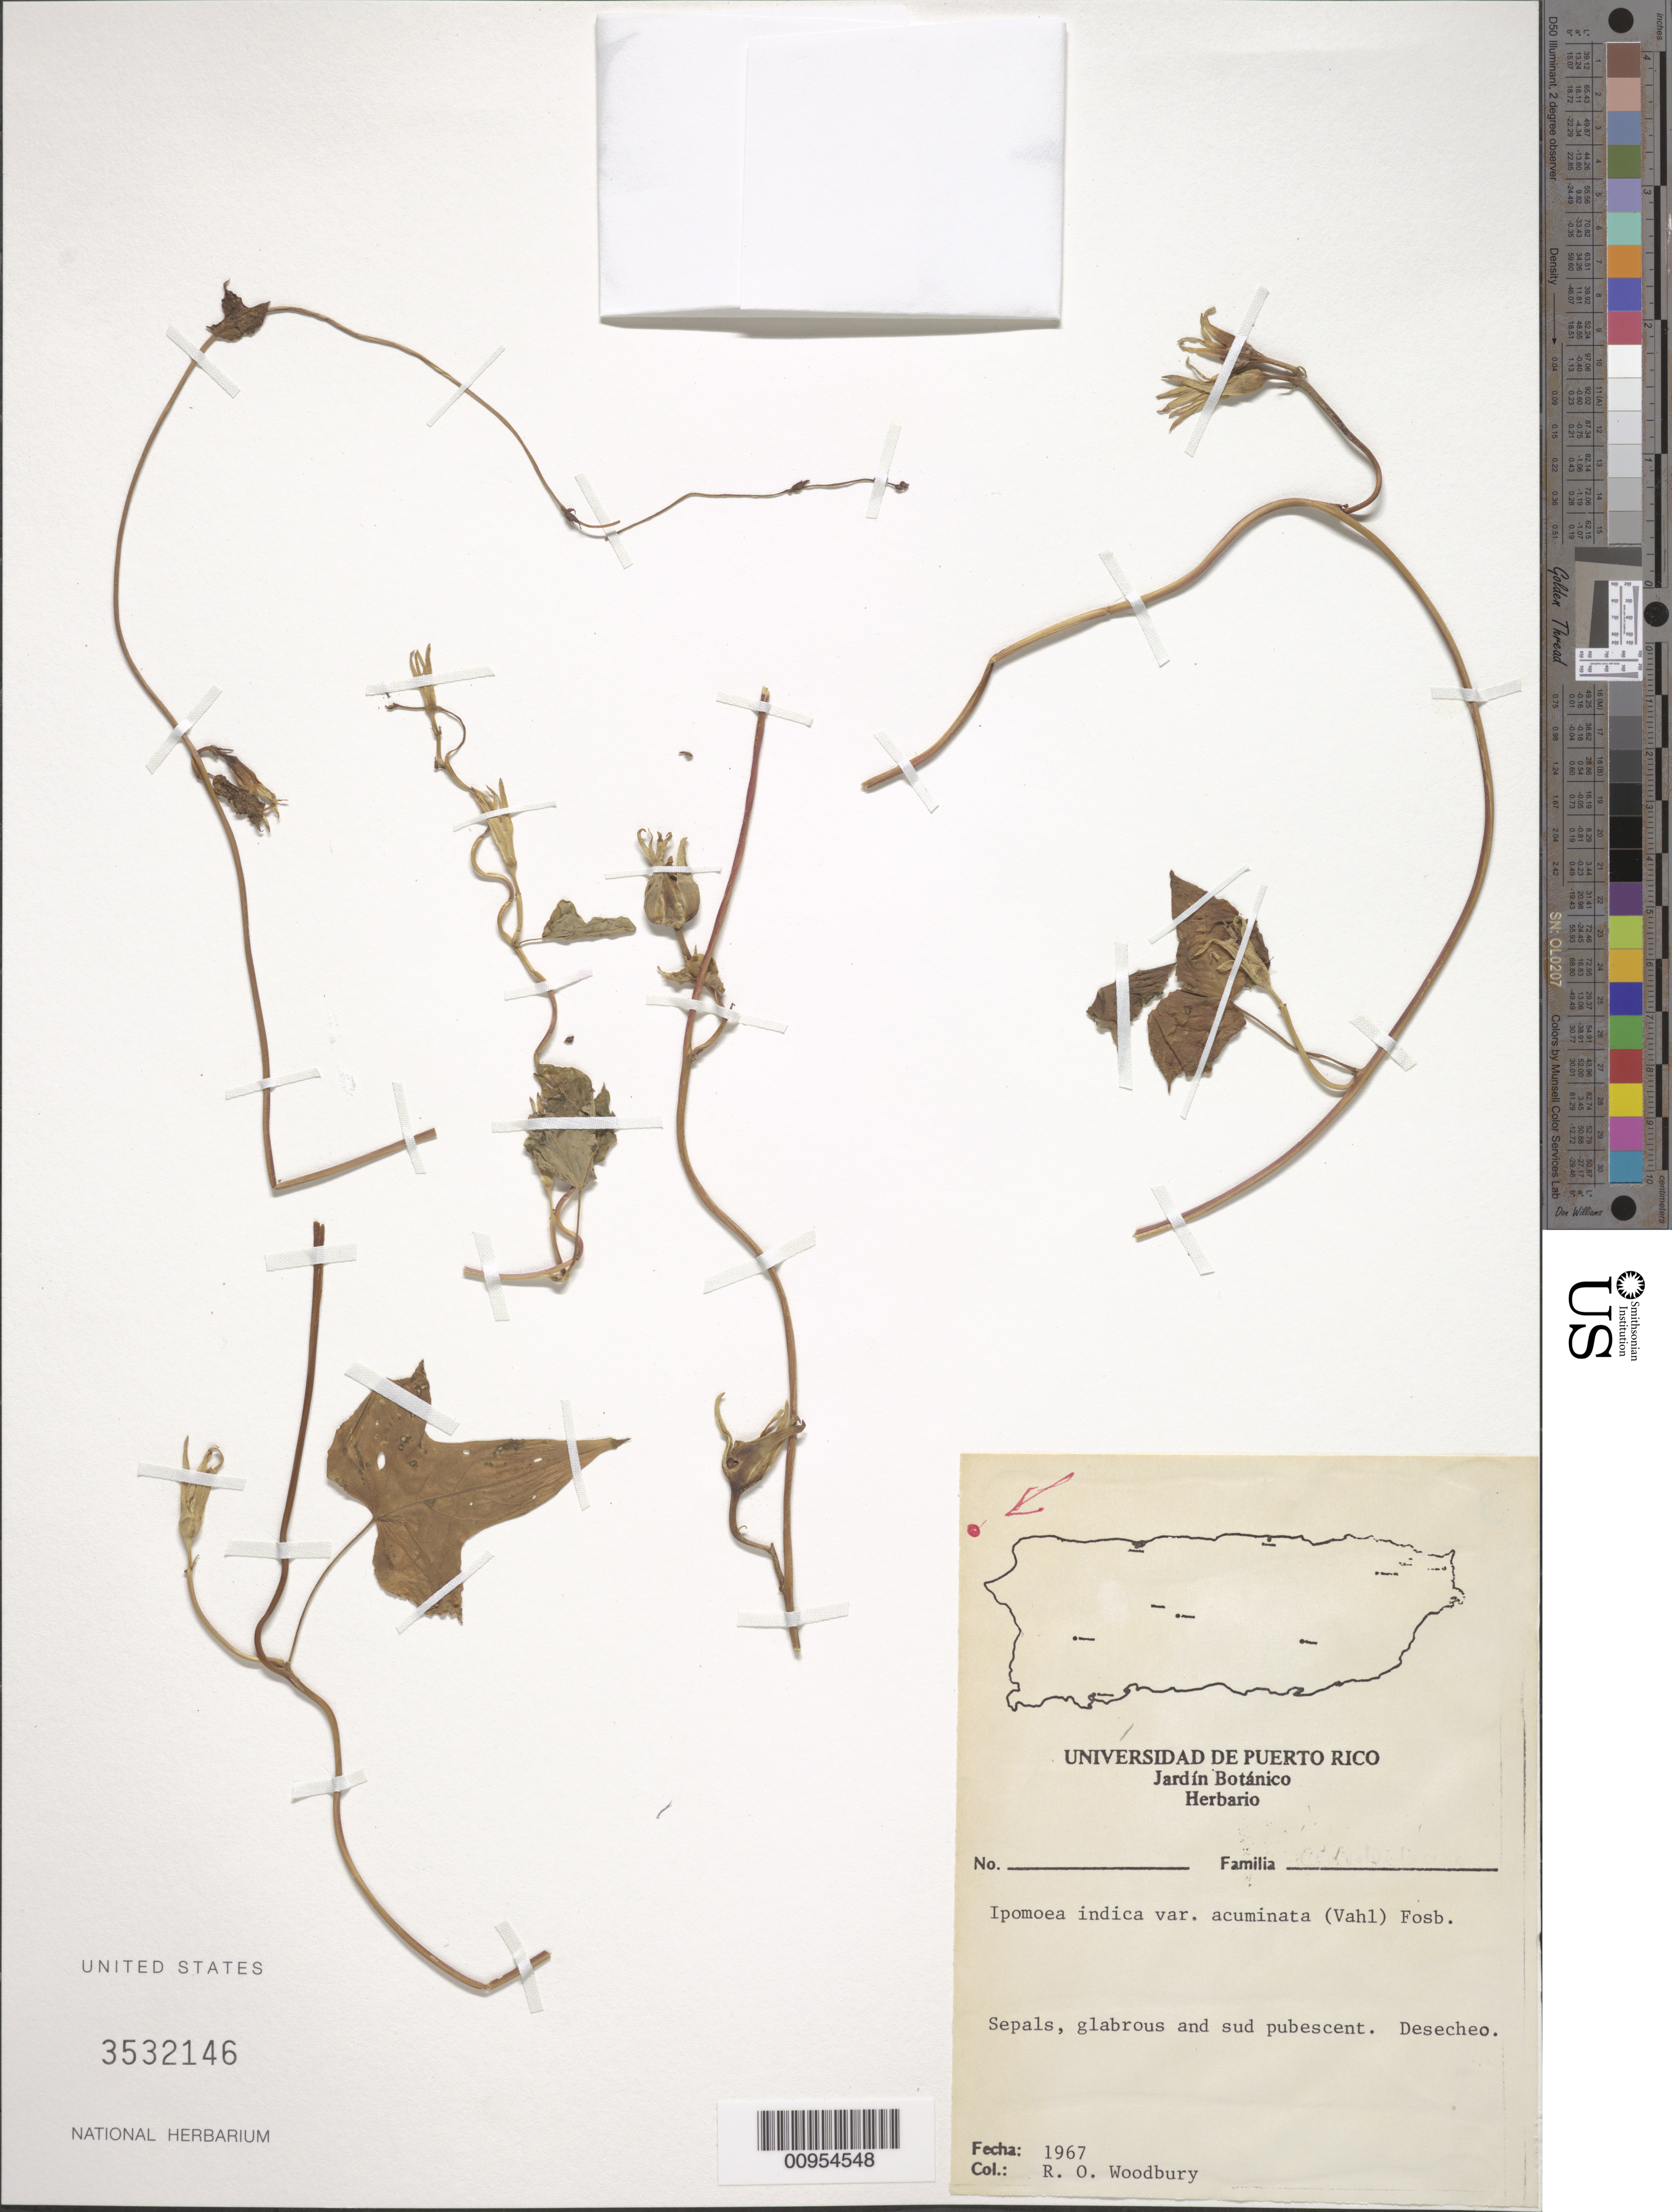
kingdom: Plantae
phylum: Tracheophyta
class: Magnoliopsida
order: Solanales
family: Convolvulaceae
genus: Ipomoea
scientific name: Ipomoea indica var. acuminata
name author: (Vahl) Fosberg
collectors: R. O. Woodbury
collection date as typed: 1967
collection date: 1967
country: Puerto Rico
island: Desecheo Island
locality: Desecheo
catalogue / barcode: US 3532146